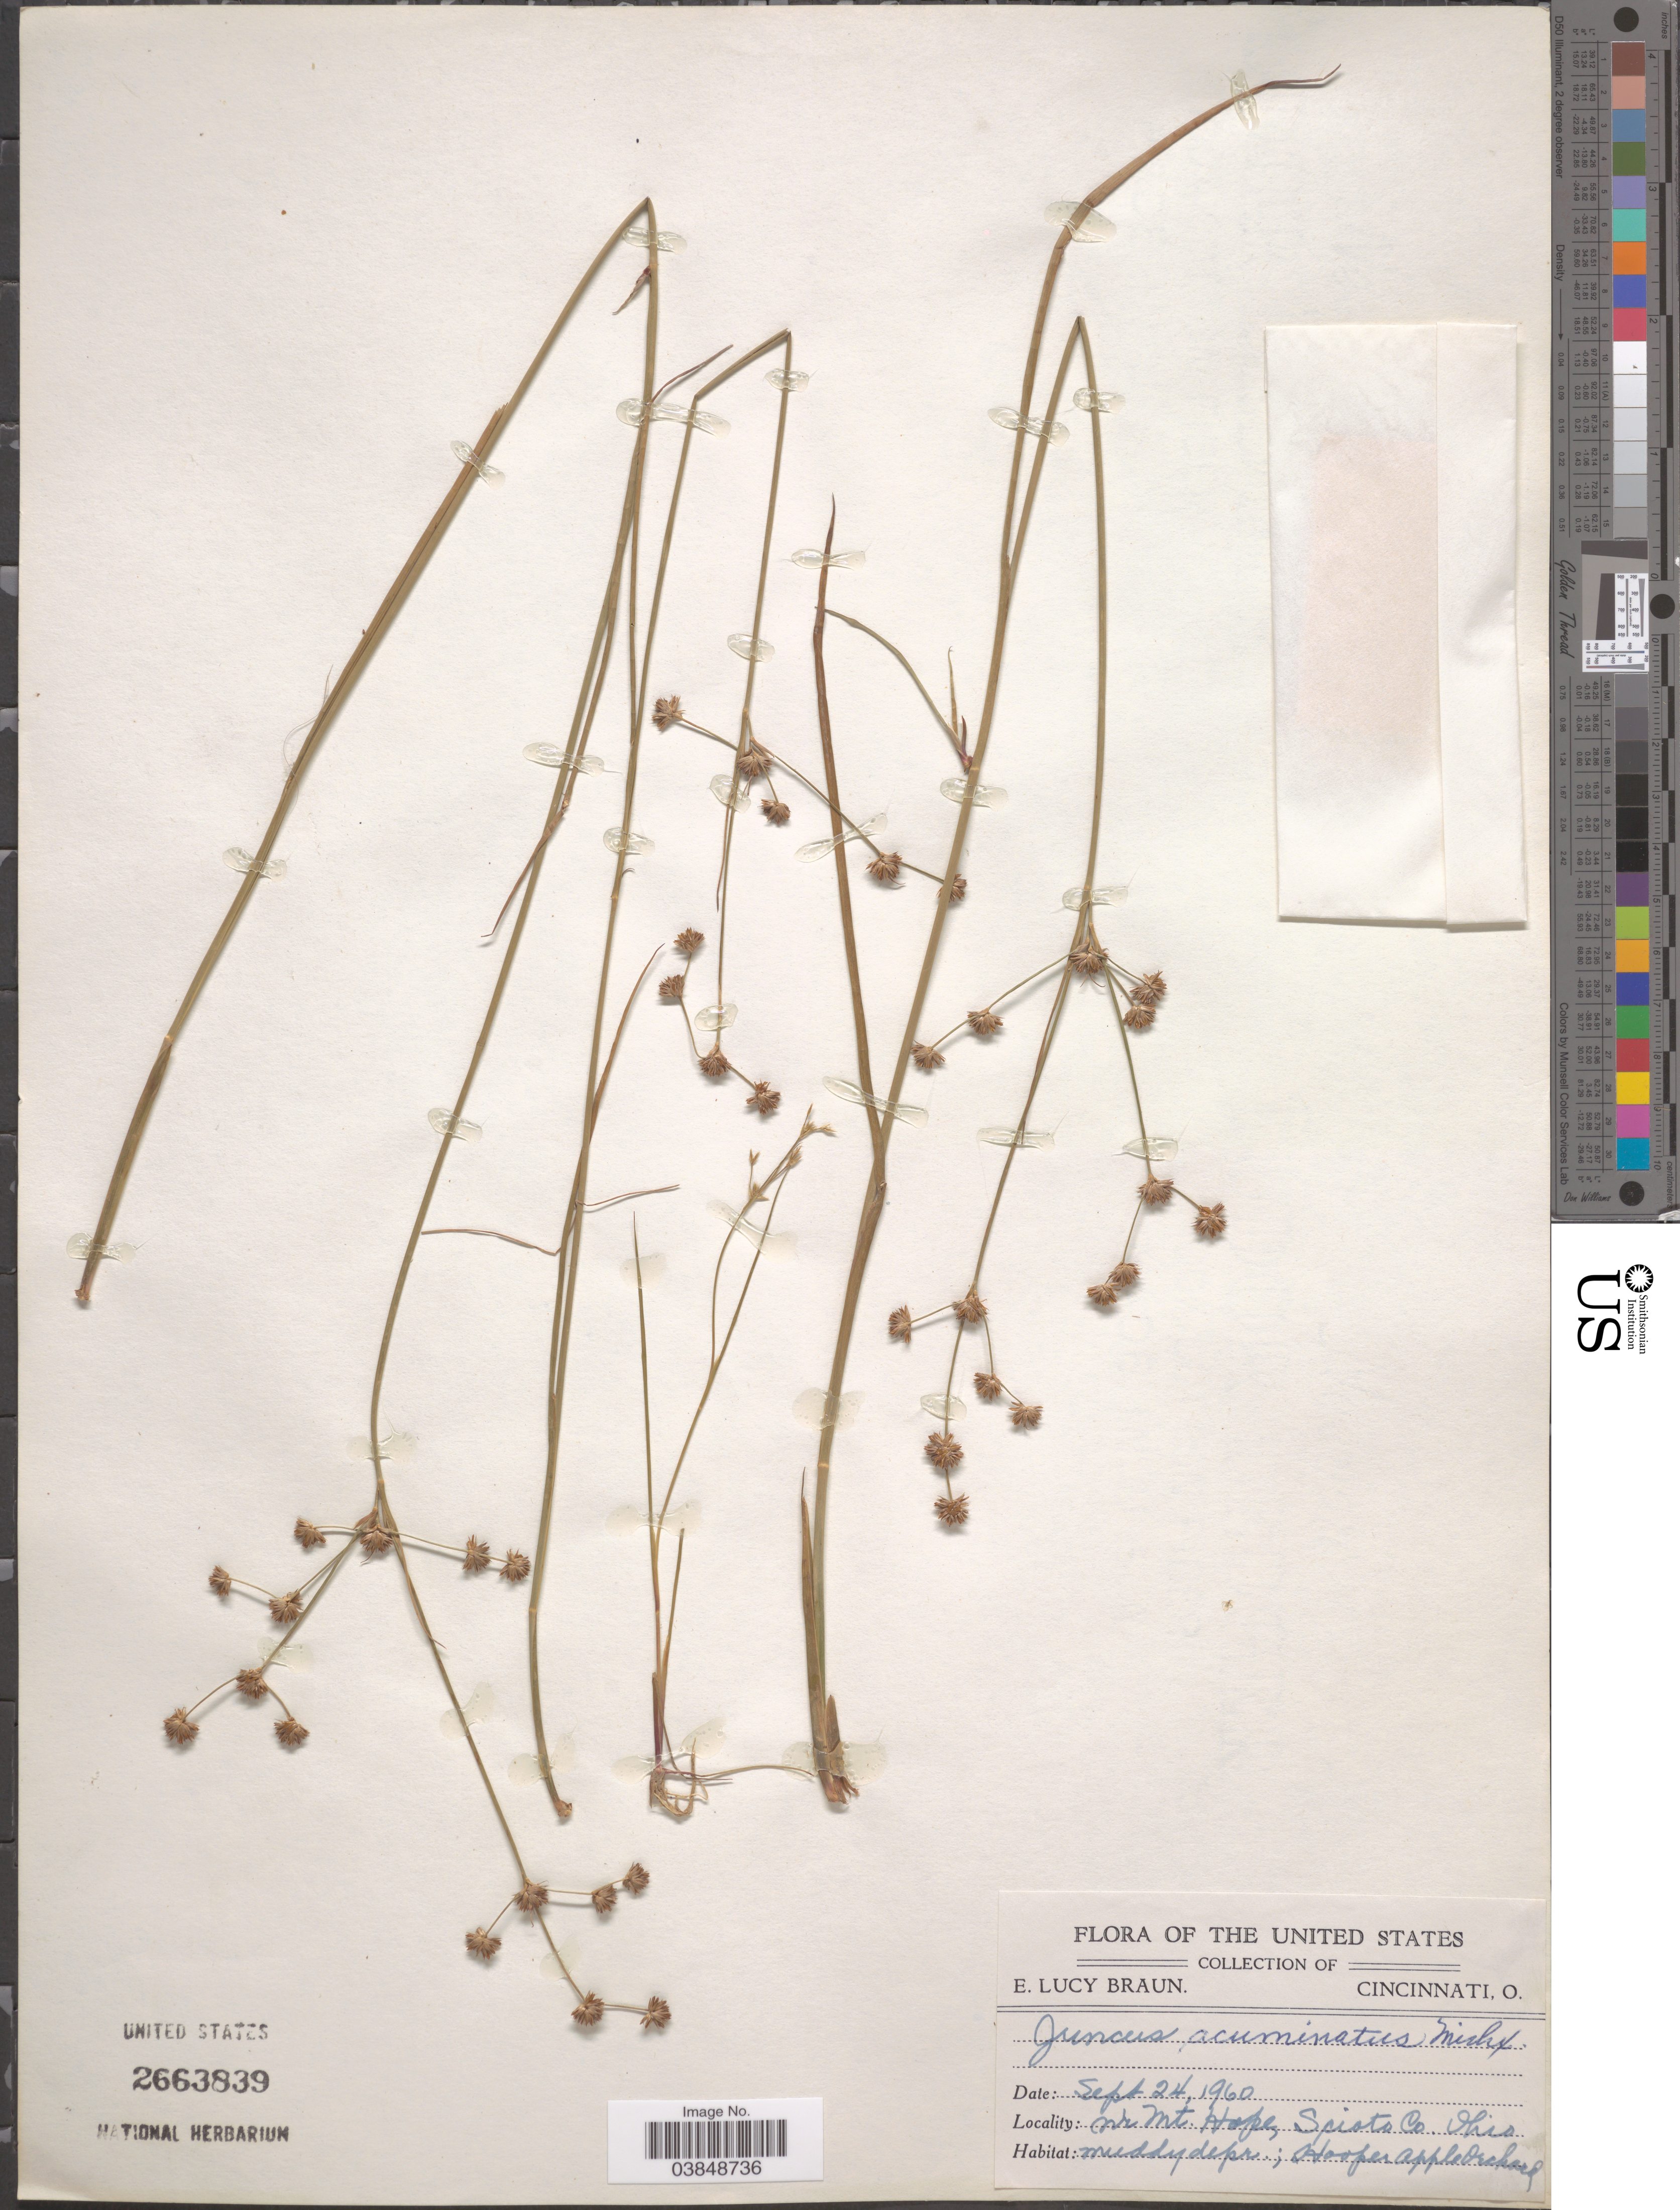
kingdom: Plantae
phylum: Tracheophyta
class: Liliopsida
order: Poales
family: Juncaceae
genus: Juncus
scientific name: Juncus acuminatus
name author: Michx.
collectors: E. L. Braun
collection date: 1960-09-24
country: United States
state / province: Ohio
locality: Nr. Mt. Hope, Scioto Co.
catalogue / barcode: US 2663839